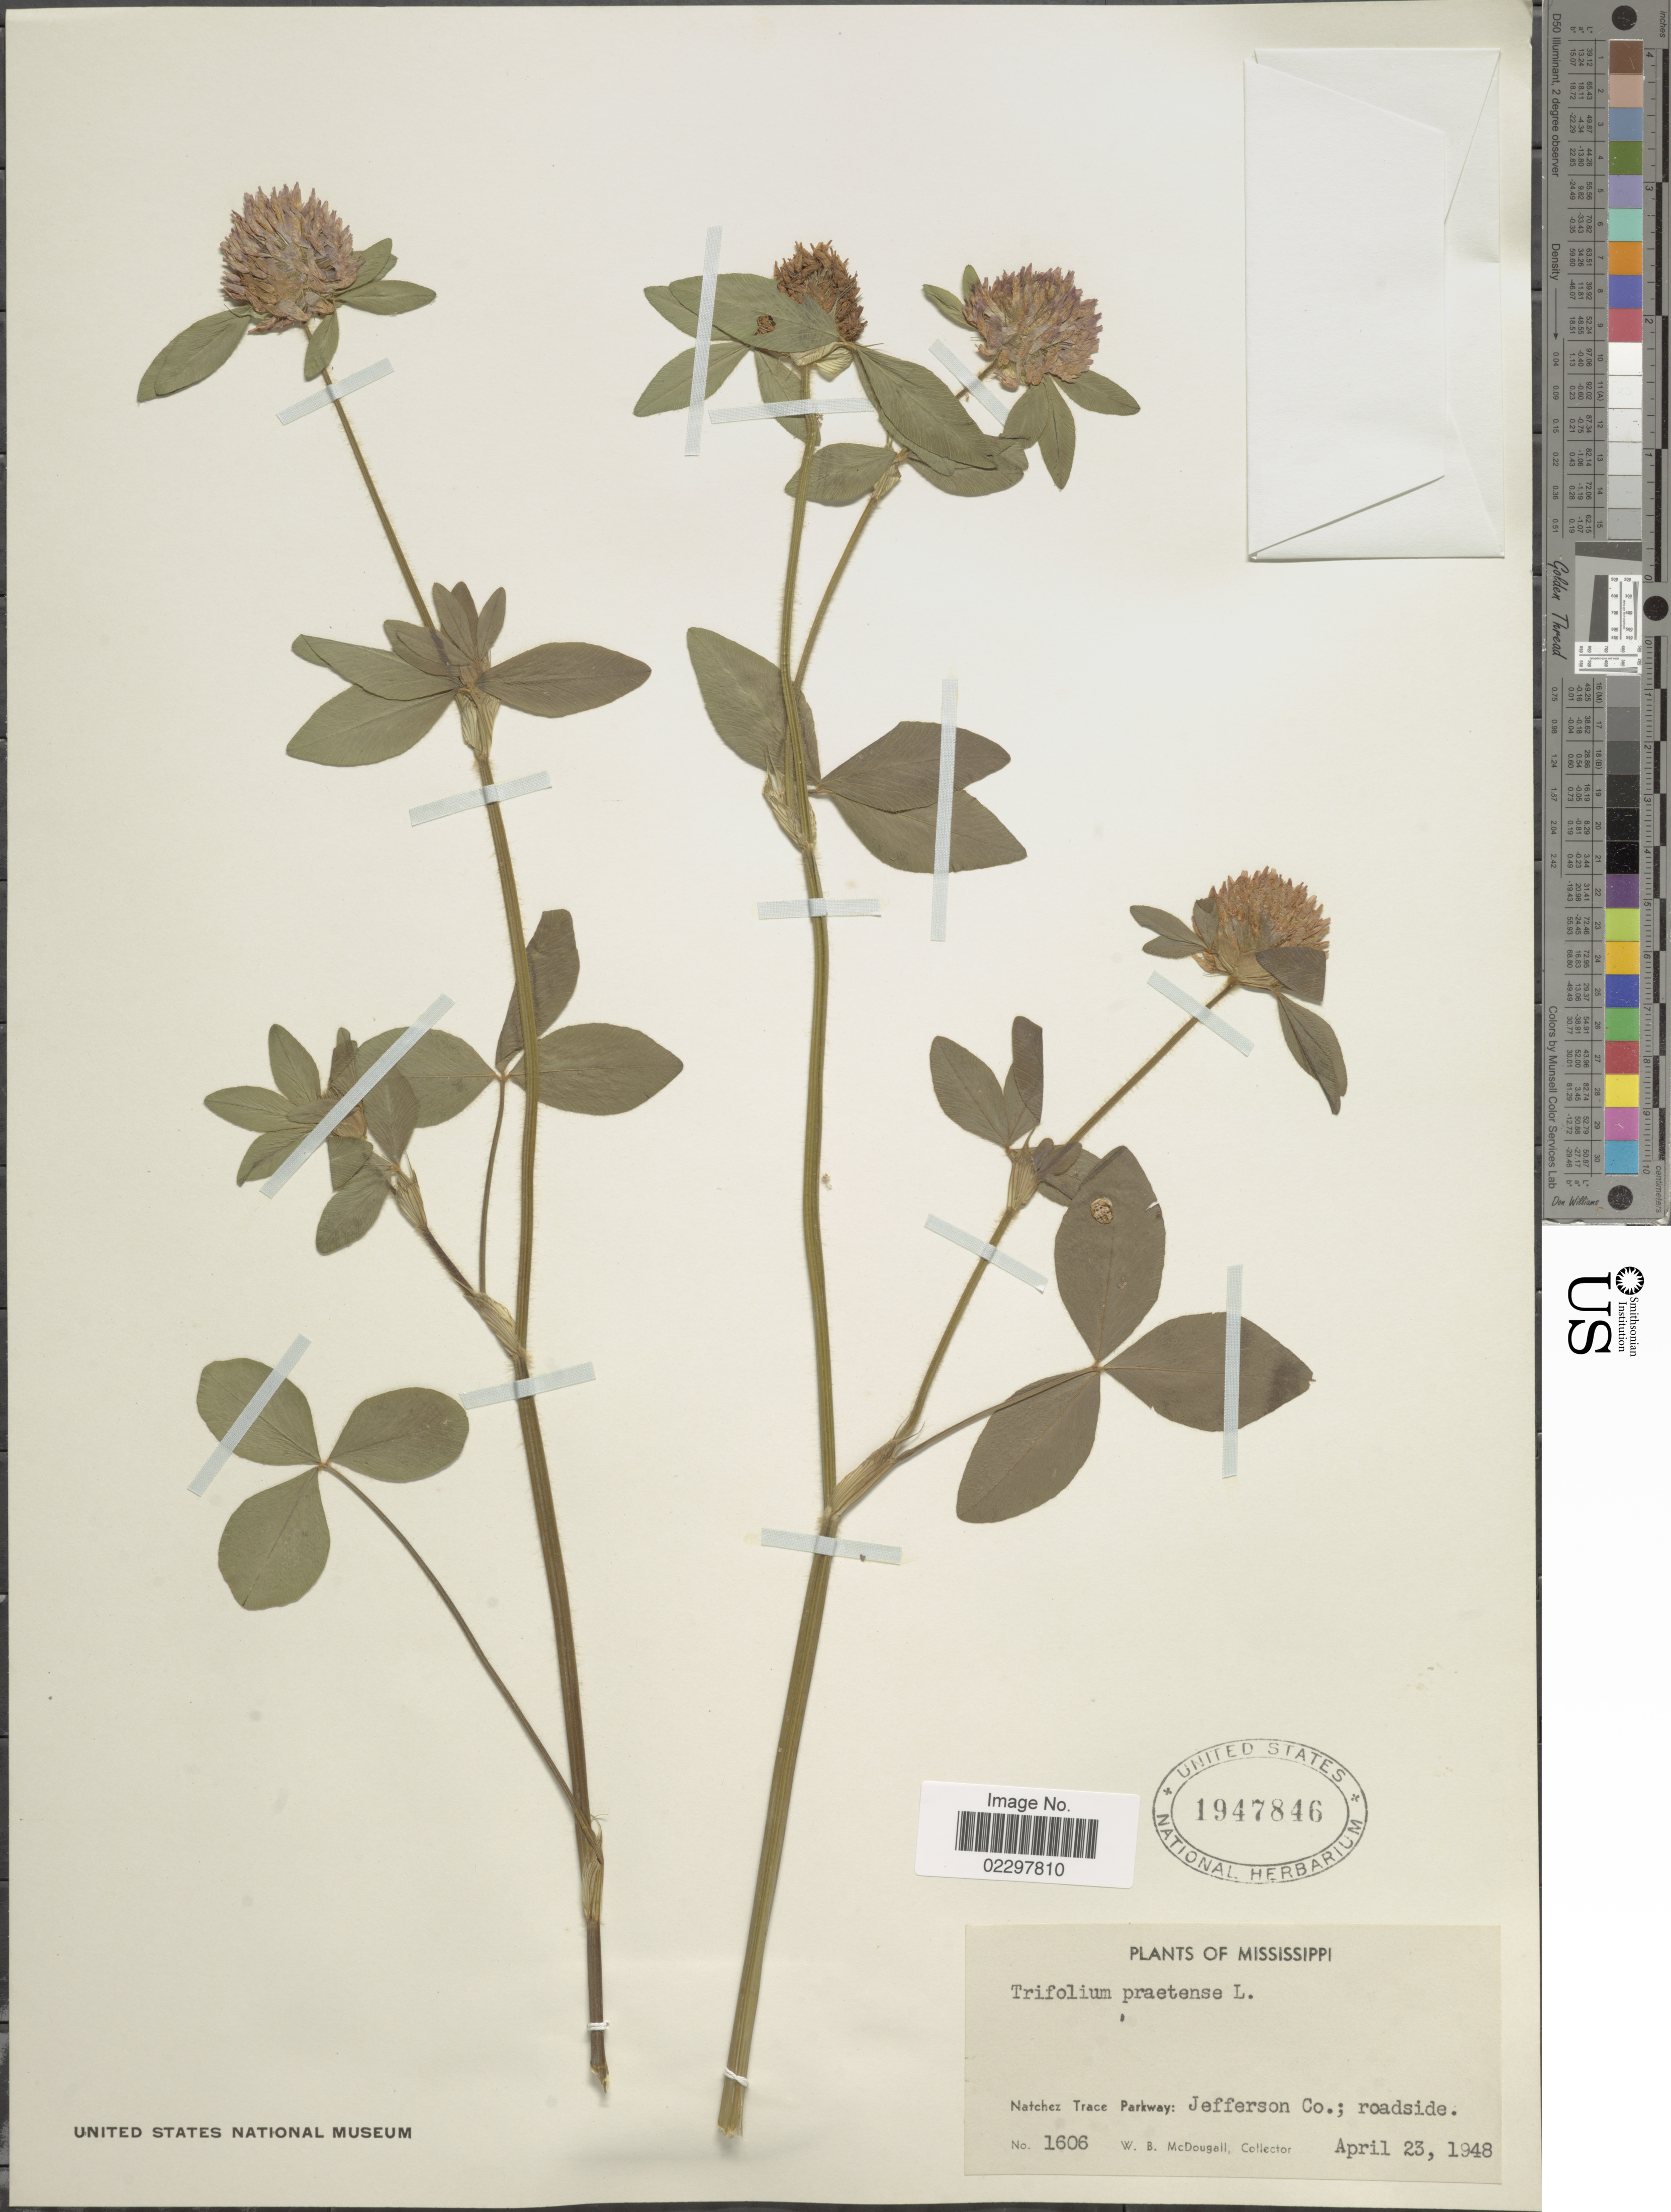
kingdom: Plantae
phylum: Tracheophyta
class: Magnoliopsida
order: Fabales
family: Fabaceae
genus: Trifolium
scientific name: Trifolium pratense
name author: L.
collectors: W. B. McDougall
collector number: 1606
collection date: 1948-04-23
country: United States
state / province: Mississippi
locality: Natchez Trace Parkway: Jefferson Co.; roadside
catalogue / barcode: US 1947846